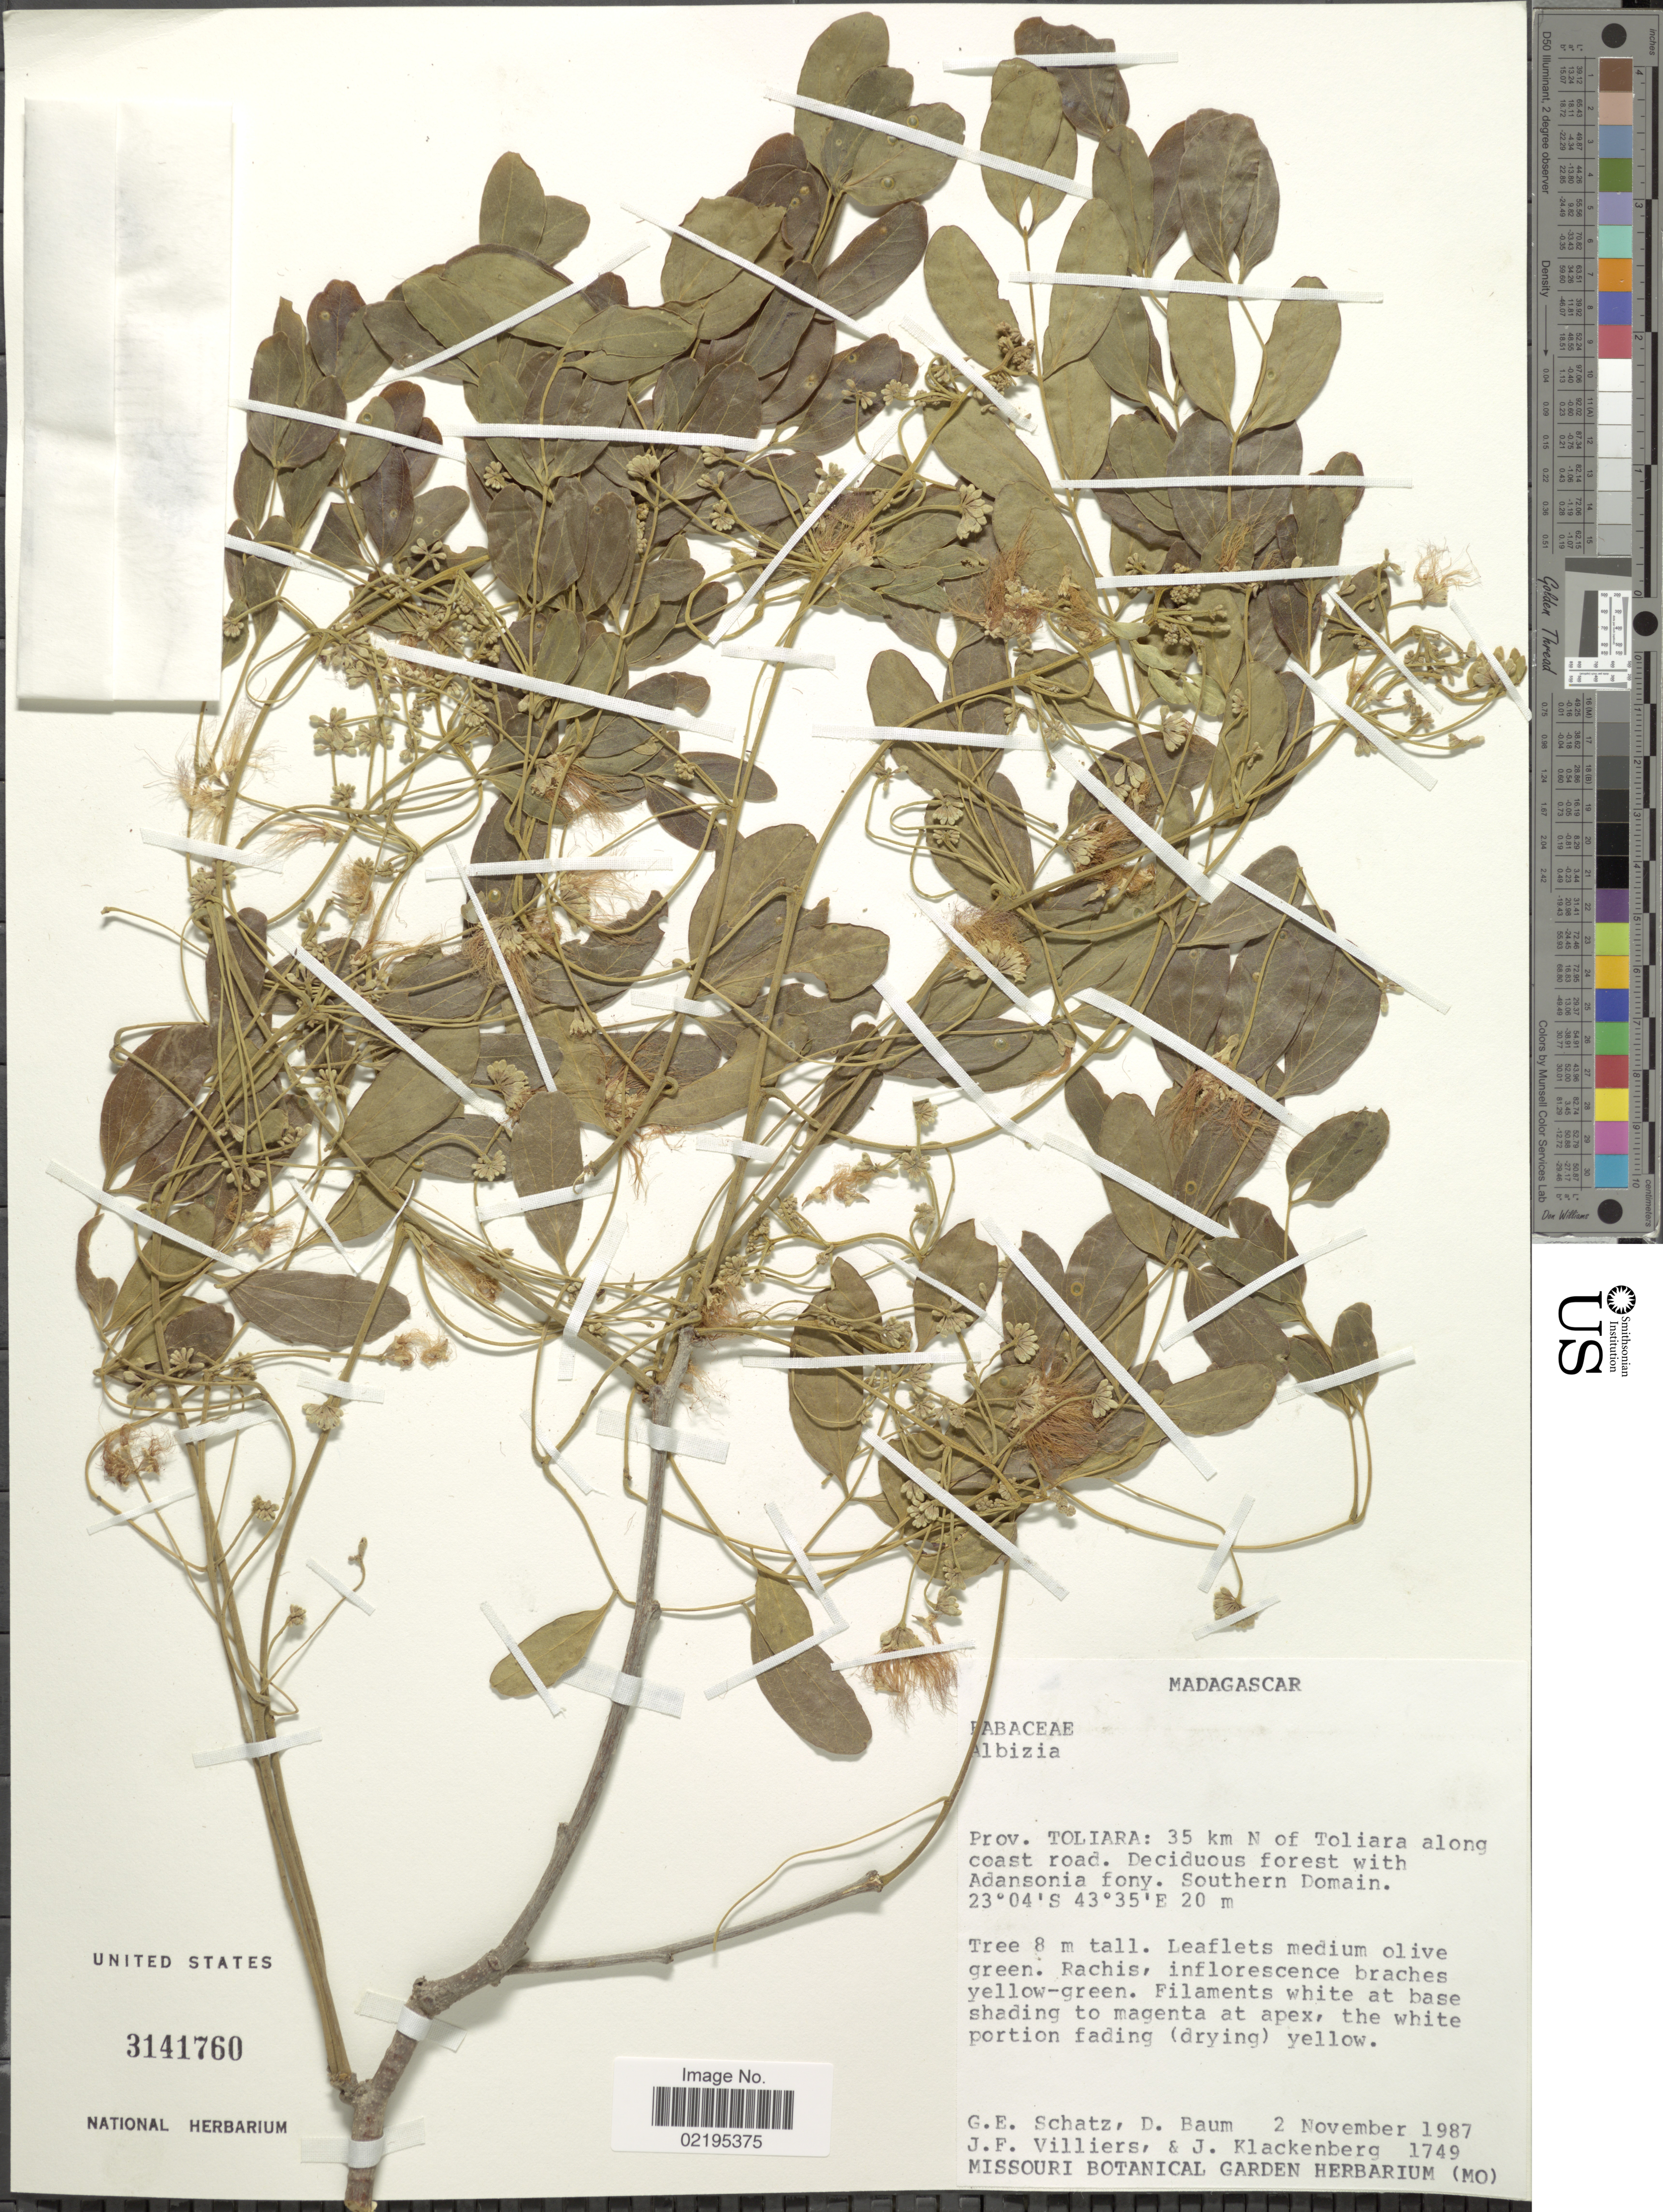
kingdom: Plantae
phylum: Tracheophyta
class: Magnoliopsida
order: Fabales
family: Fabaceae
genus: Albizia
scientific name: Albizia sp.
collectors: G. Schatz, D. Baum, J. Villiers & J. Klackenberg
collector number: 1749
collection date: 1987-11-02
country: Madagascar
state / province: Atsimo-Andrefana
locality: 35 km N of Toliara along coast road. Deciduous forest with Adansonia fony. Southern Domain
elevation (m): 20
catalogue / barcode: US 3141760